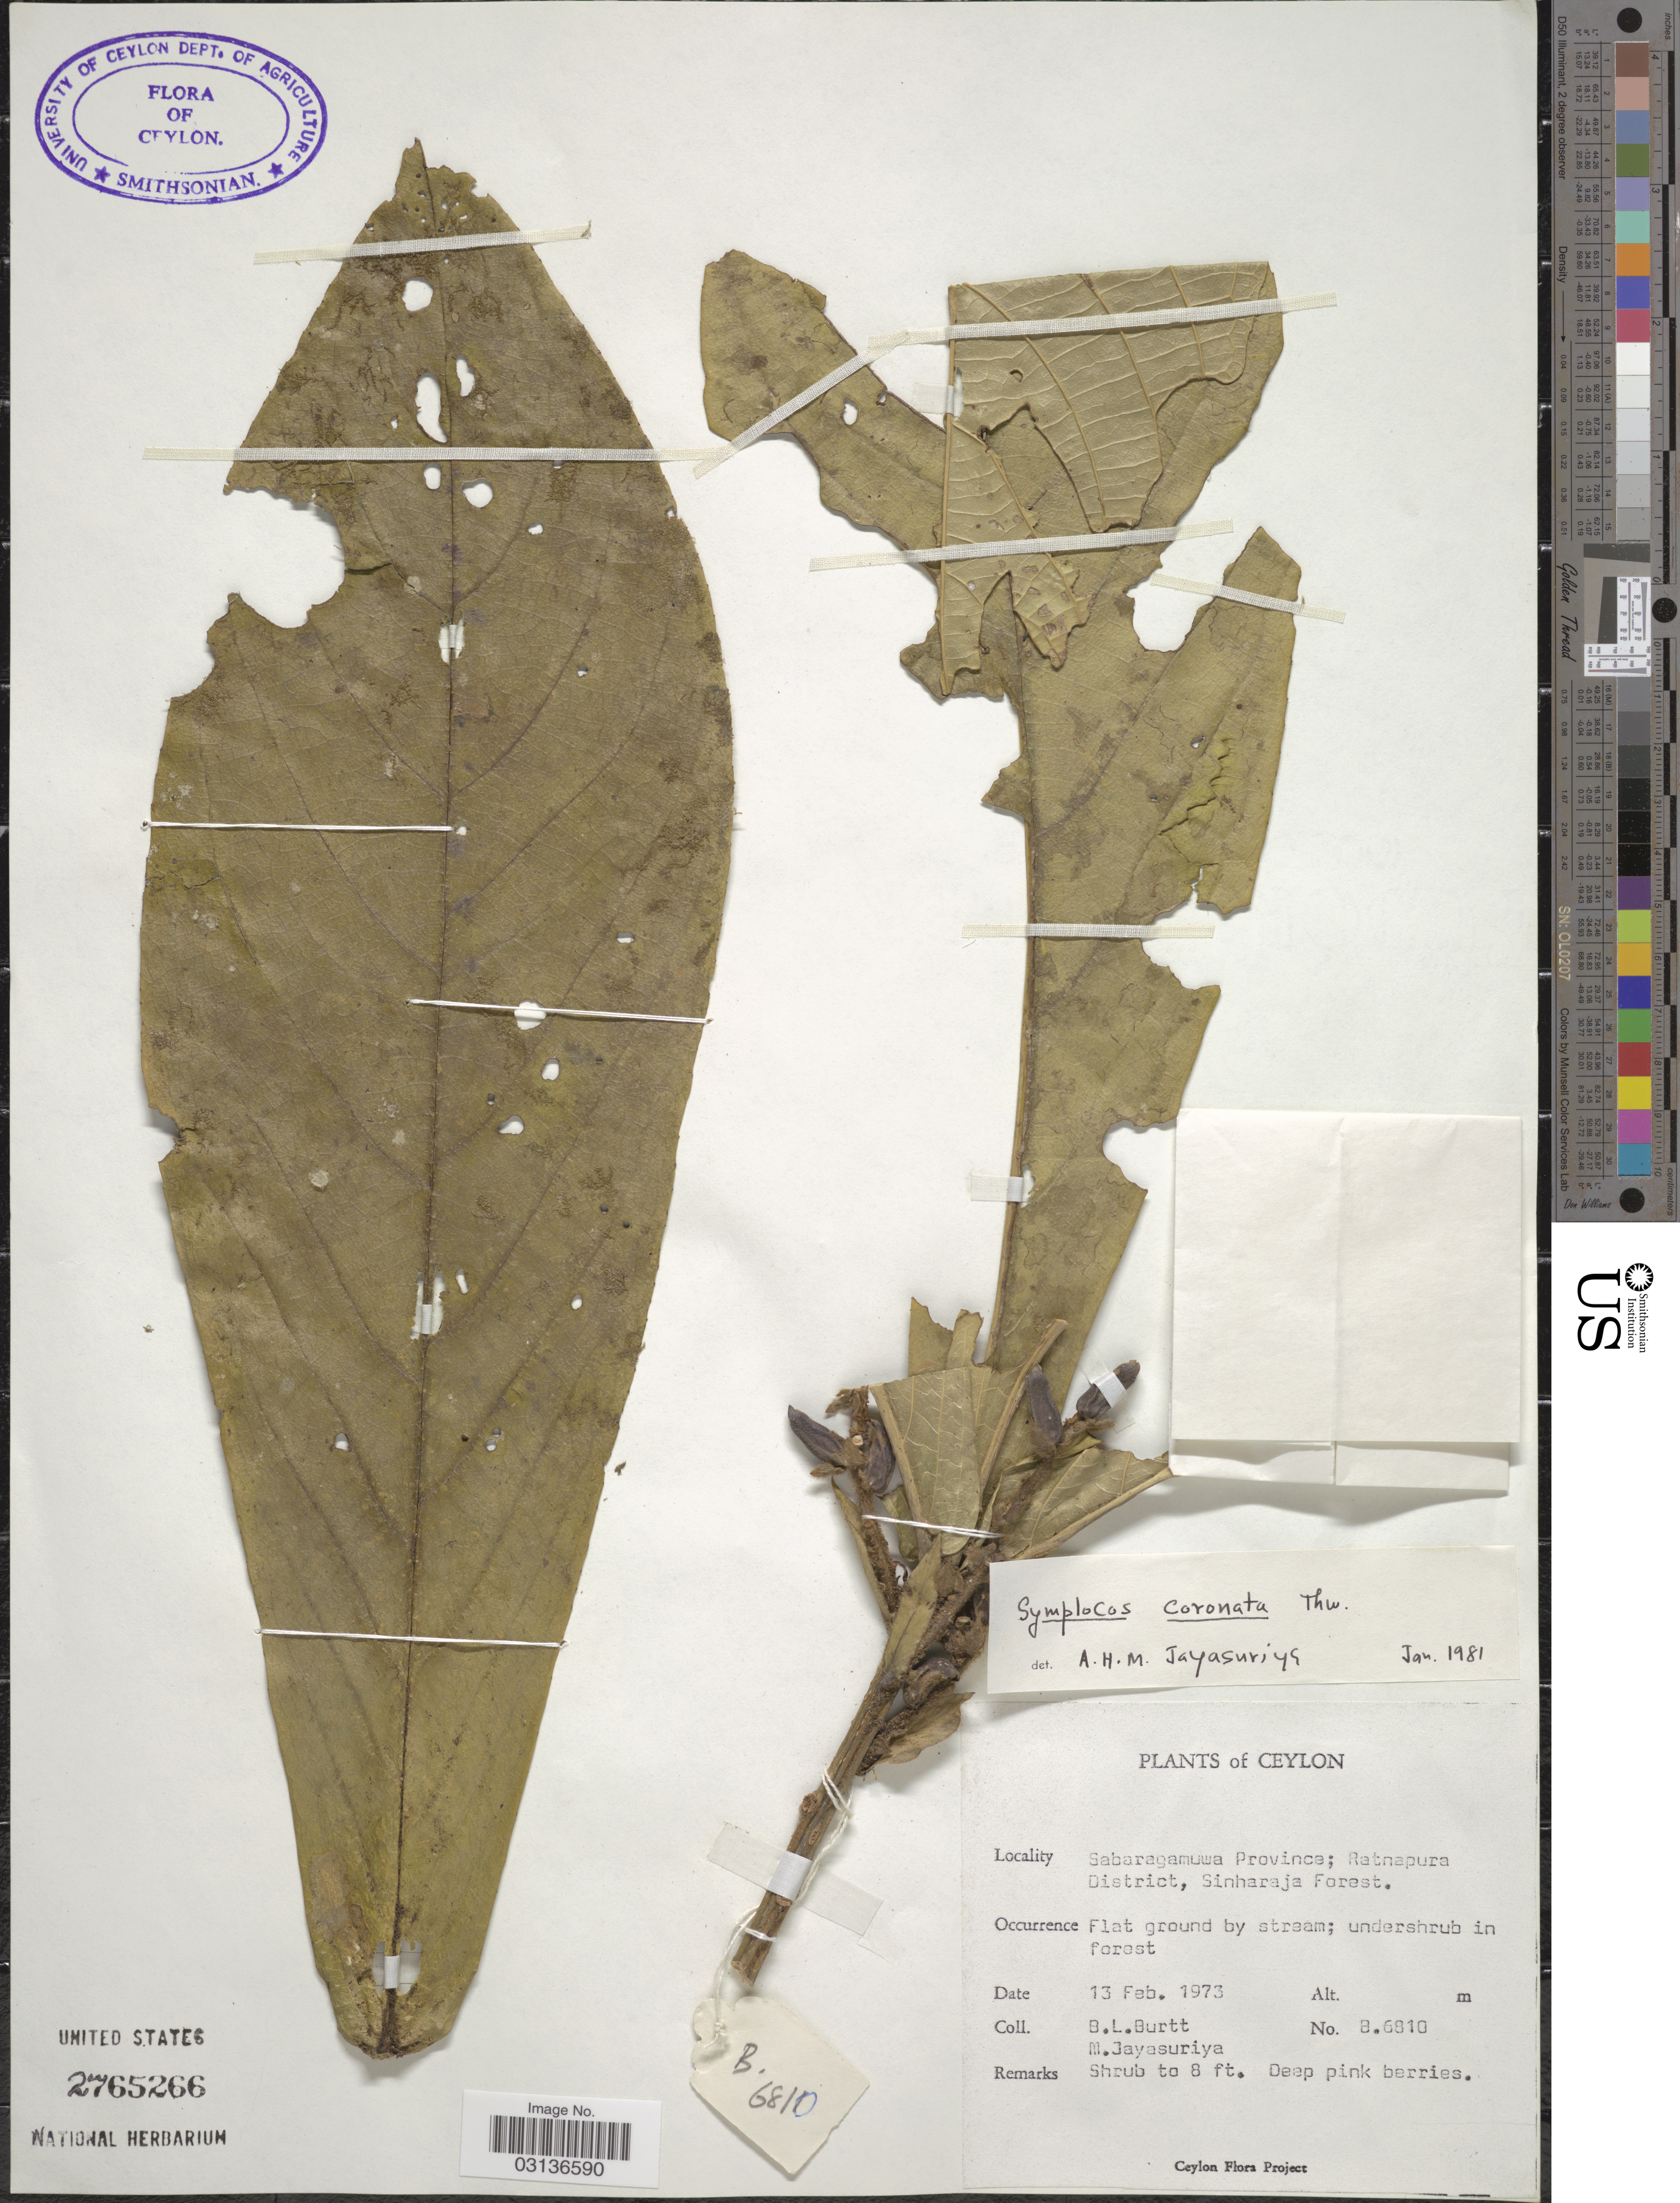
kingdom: Plantae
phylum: Tracheophyta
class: Magnoliopsida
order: Ericales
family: Symplocaceae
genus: Symplocos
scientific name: Symplocos coronata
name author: Thwaites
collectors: B. L. Burtt & M. Jayasuriya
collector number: B.6810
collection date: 1973-02-13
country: Sri Lanka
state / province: Sabaragamuwa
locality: Ceylon. Ratnapura District, Sinharaja Forest.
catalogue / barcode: US 2765266